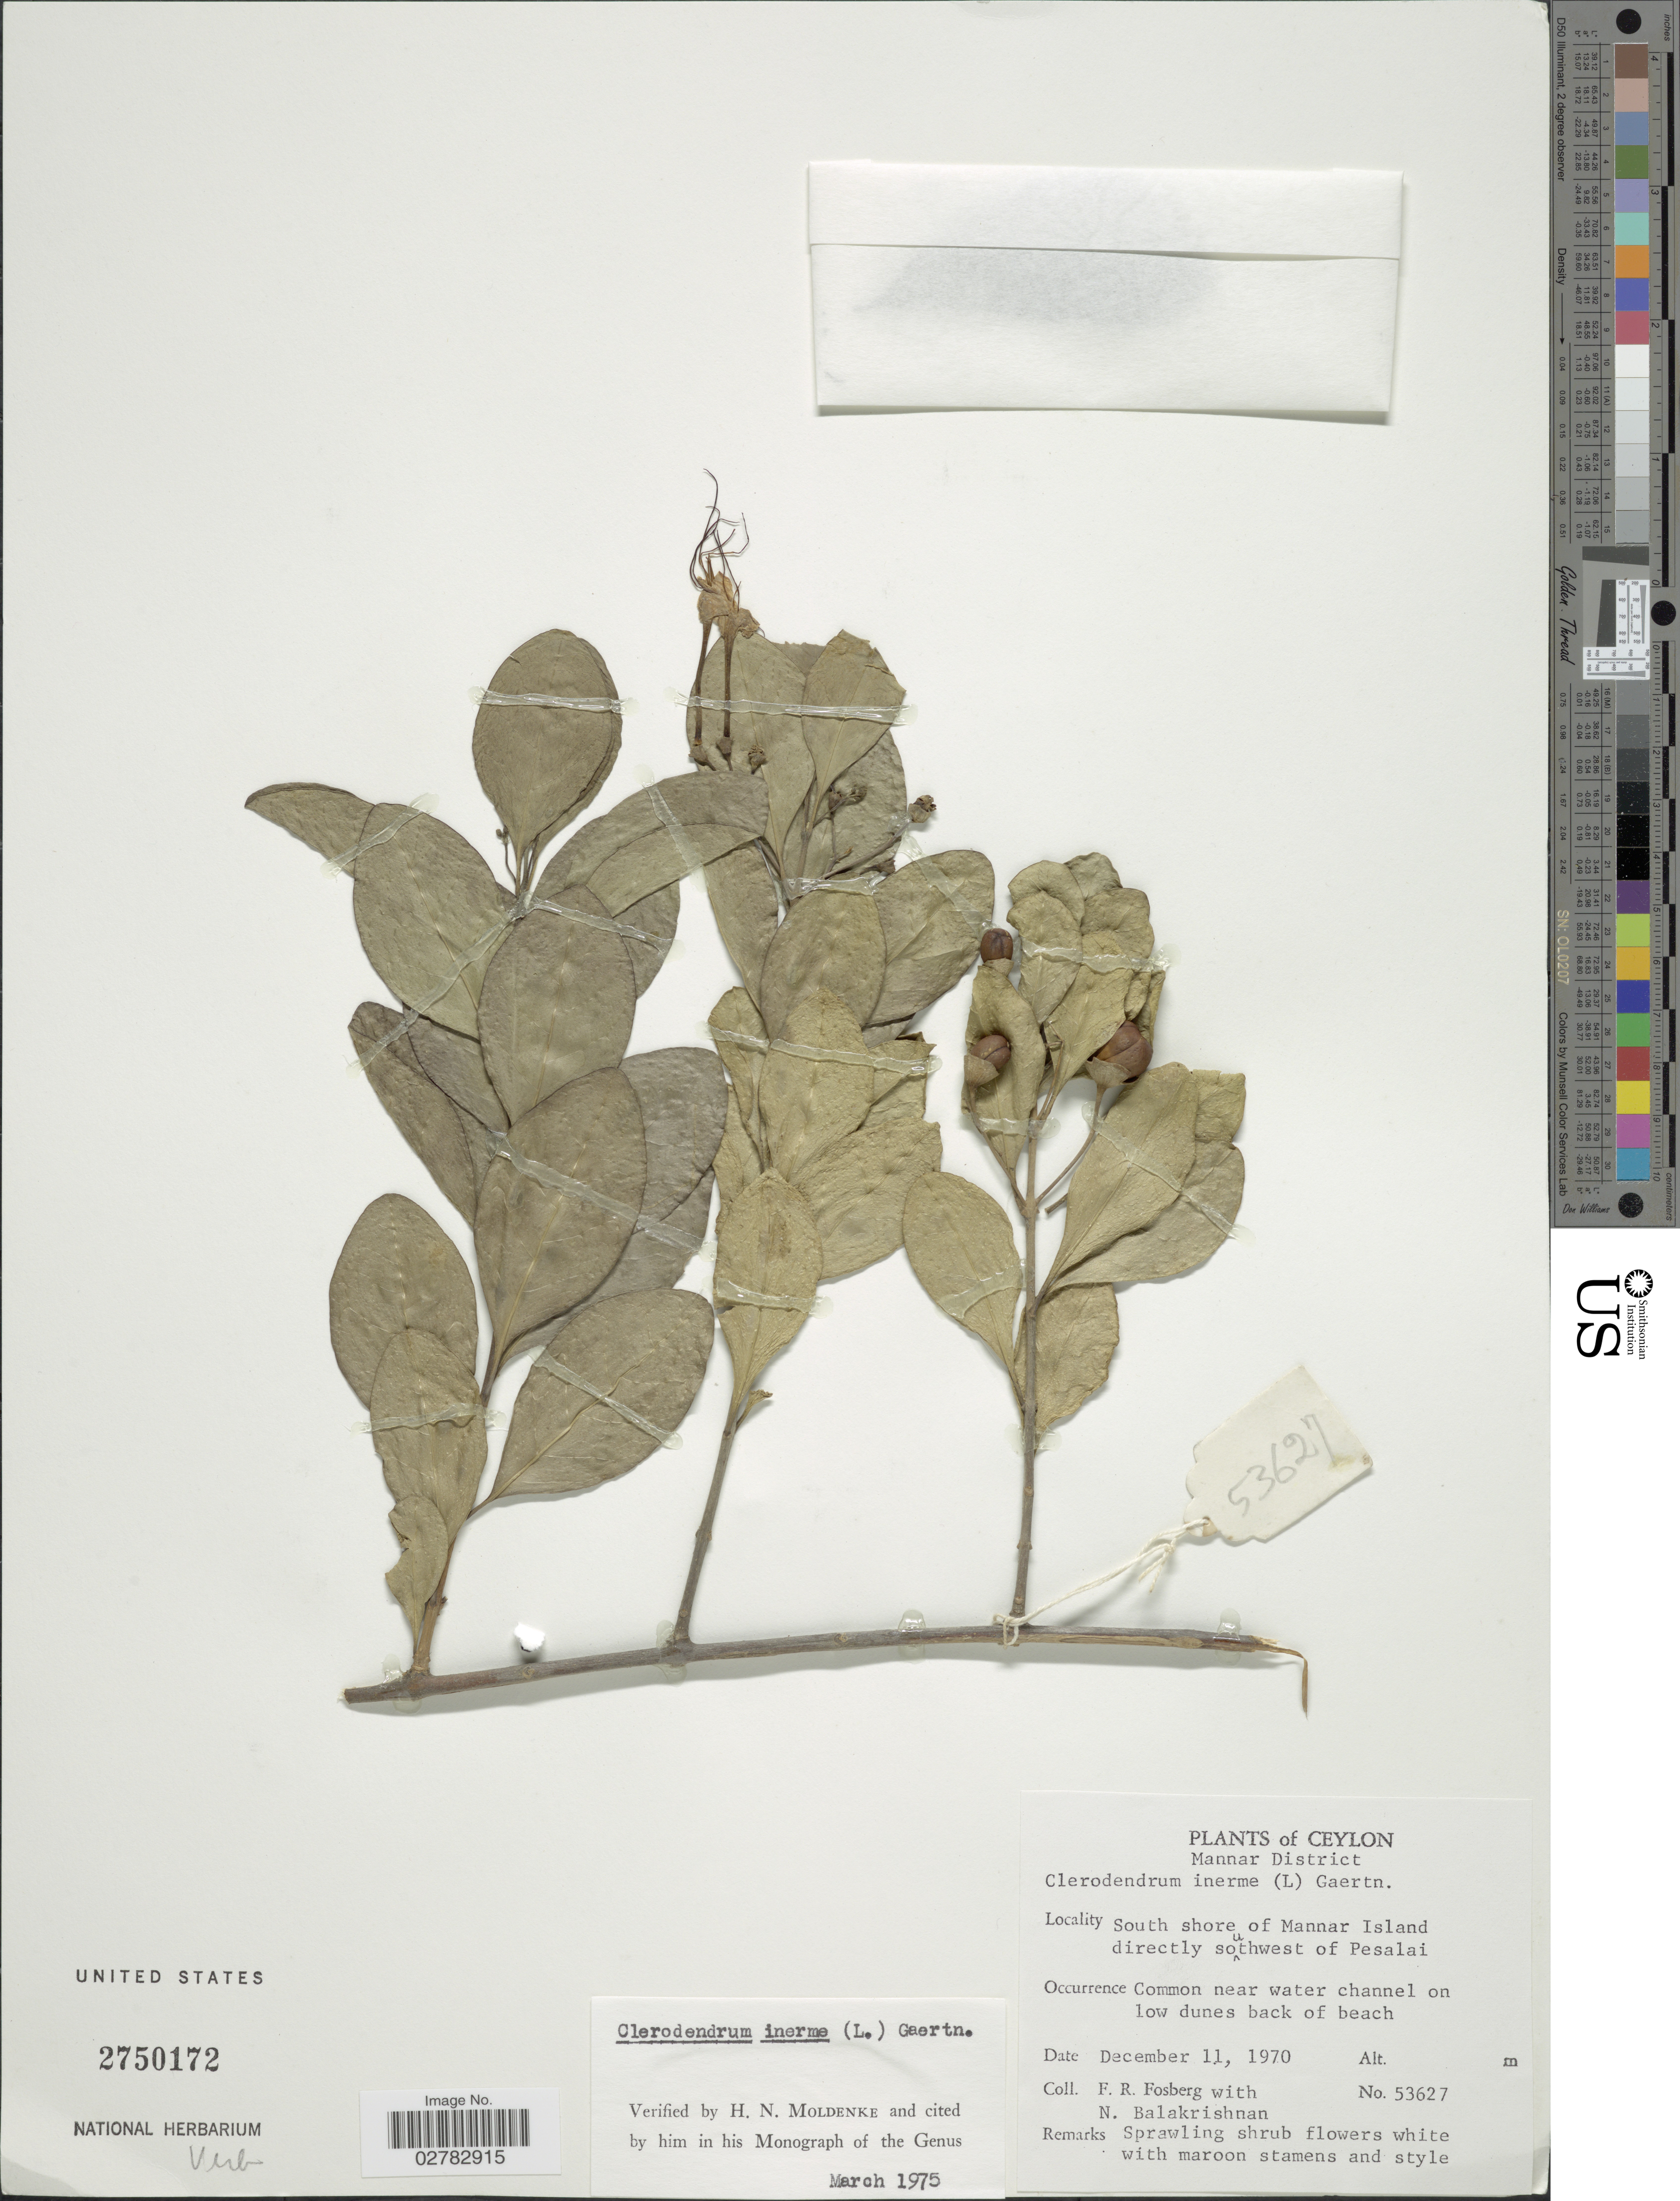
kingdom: Plantae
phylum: Tracheophyta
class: Magnoliopsida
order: Lamiales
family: Lamiaceae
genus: Clerodendrum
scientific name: Clerodendrum inerme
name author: (L.) Gaertn.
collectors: F. R. Fosberg & N. Balakrishnan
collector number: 53627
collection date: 1970-12-11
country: Sri Lanka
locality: Ceylon. Mannar District. South shore of Mannar Island directly southwest of Pesalai.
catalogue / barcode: US 2750172